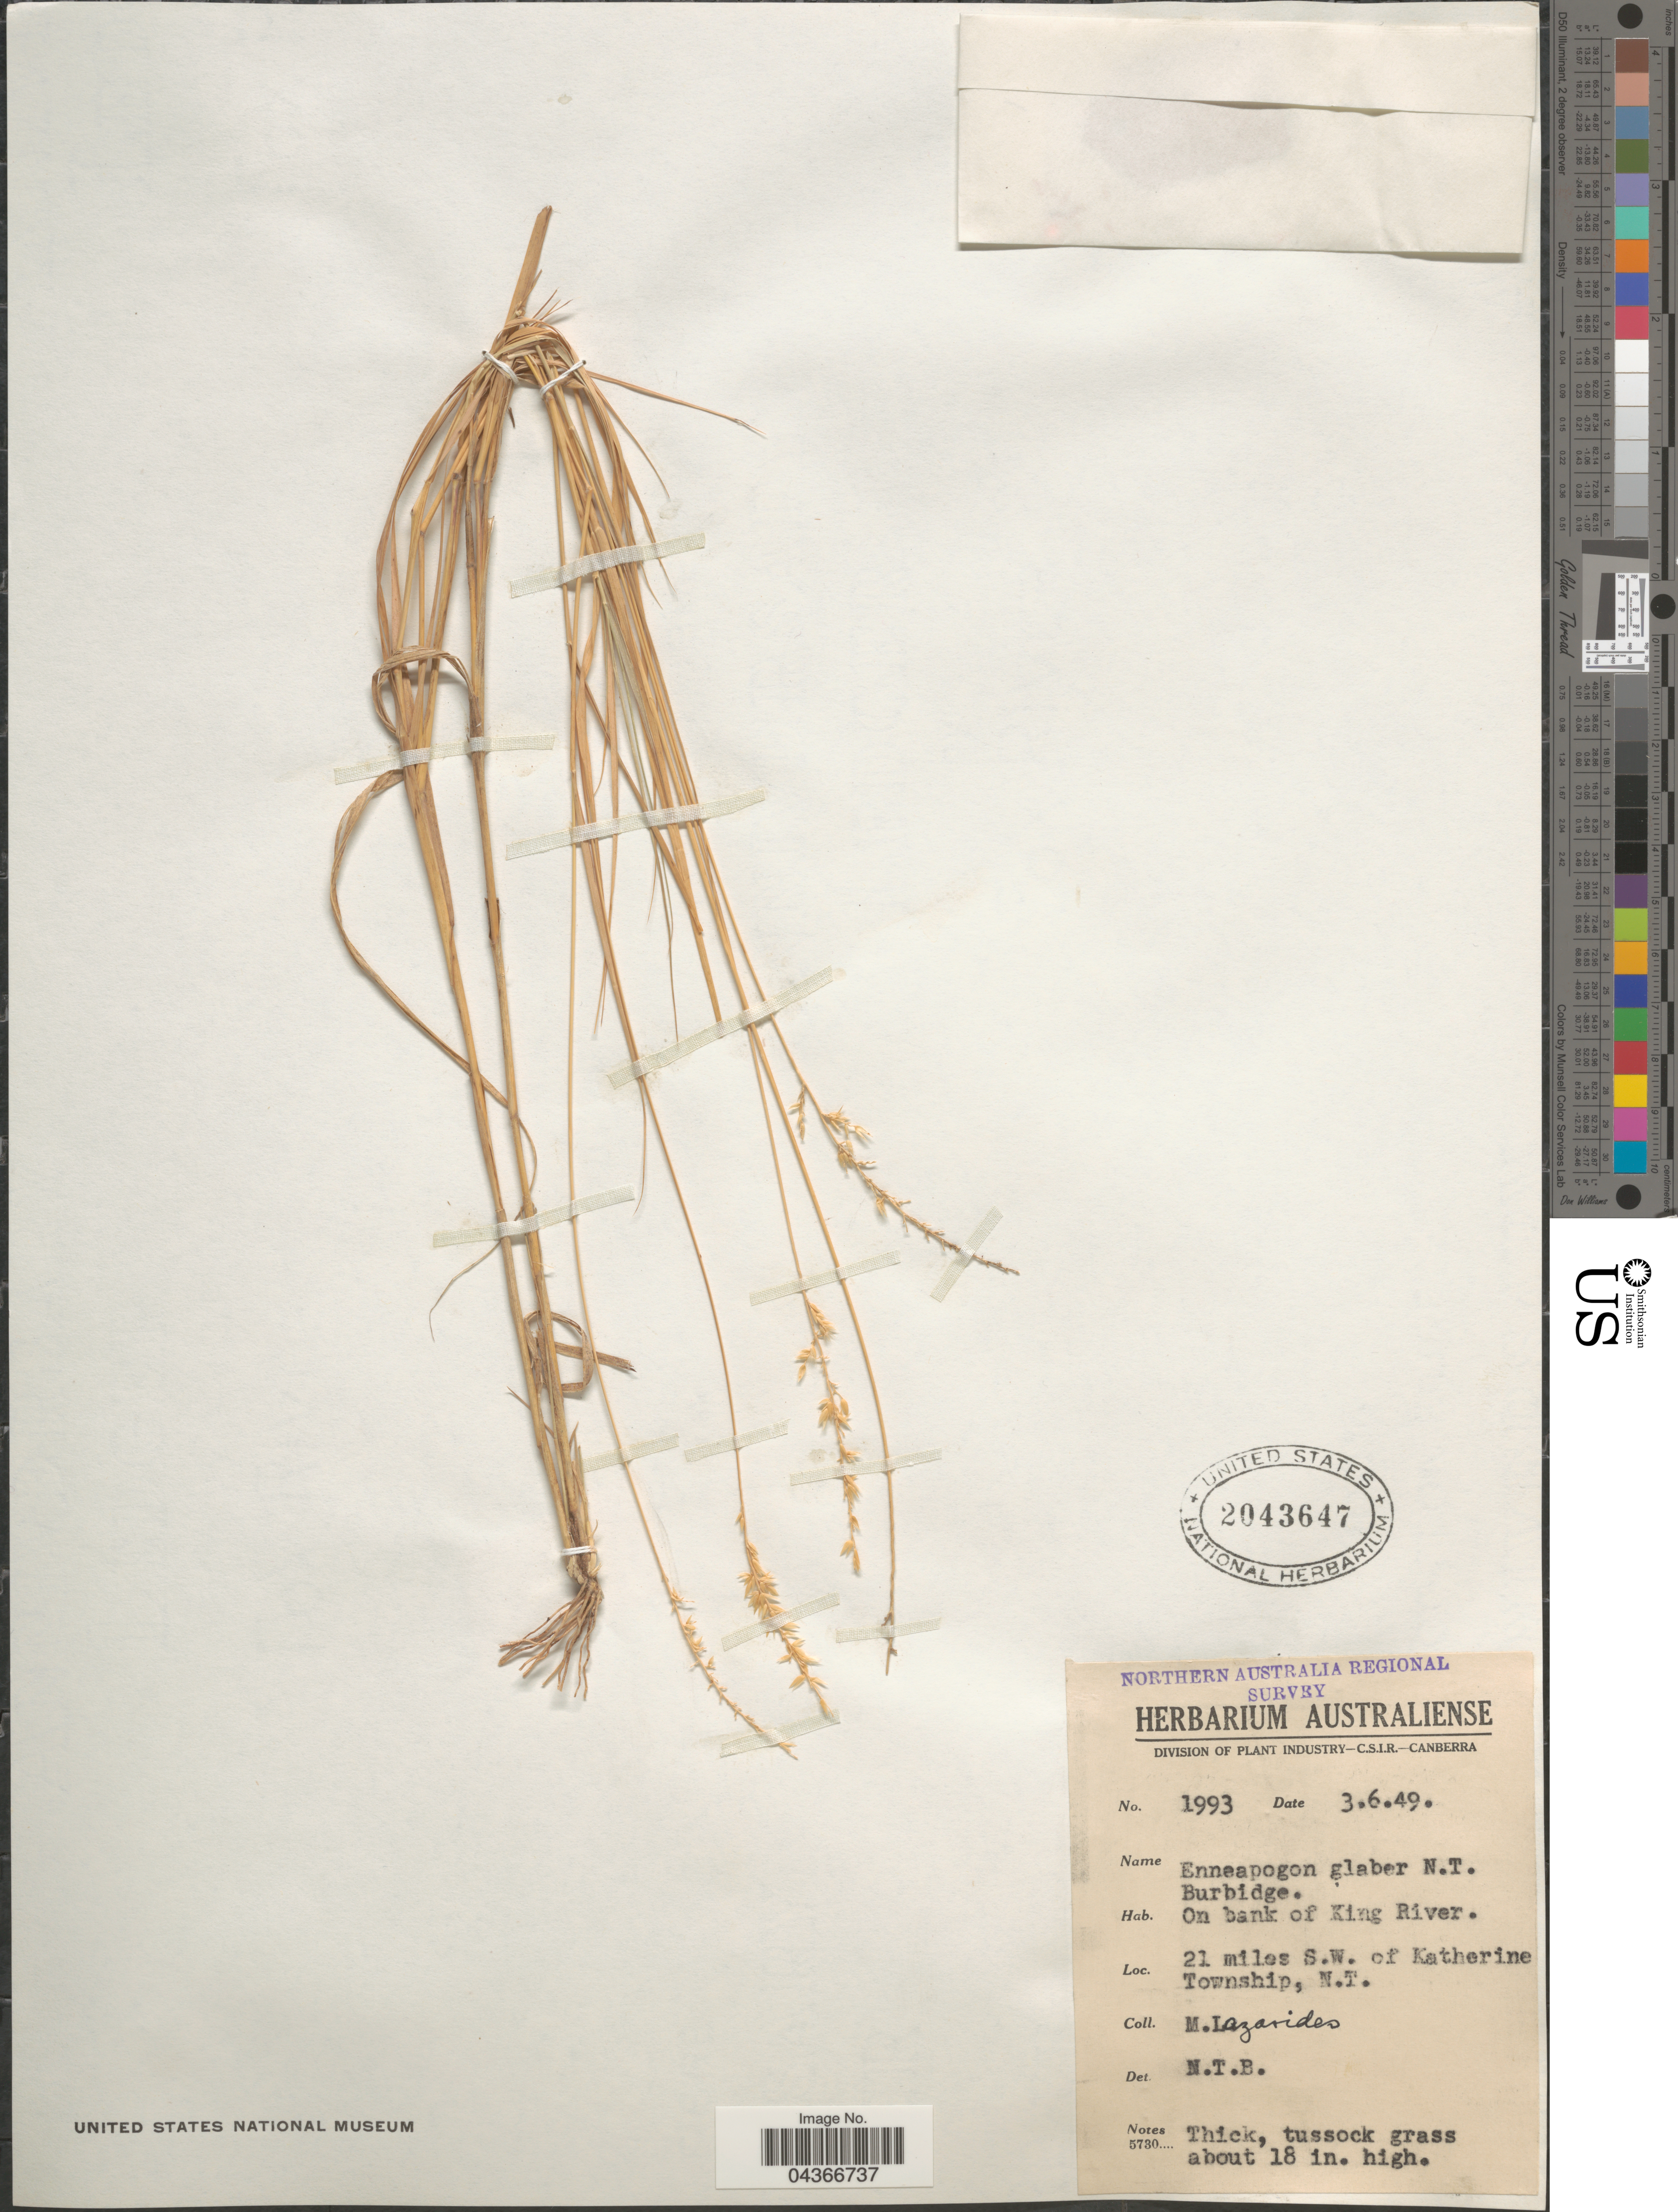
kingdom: Plantae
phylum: Tracheophyta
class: Liliopsida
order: Poales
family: Poaceae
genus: Enneapogon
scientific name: Enneapogon purpurascens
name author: (R. Br.) P. Beauv.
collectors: M. Lazarides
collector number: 1993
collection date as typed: Transcribed d/m/y: 3/6/49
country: Australia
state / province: Northern Territory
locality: Northern Australia Regional Survey. On bank of King River. 21 miles S.W. of Katherine Township, N.T.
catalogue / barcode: US 2043647